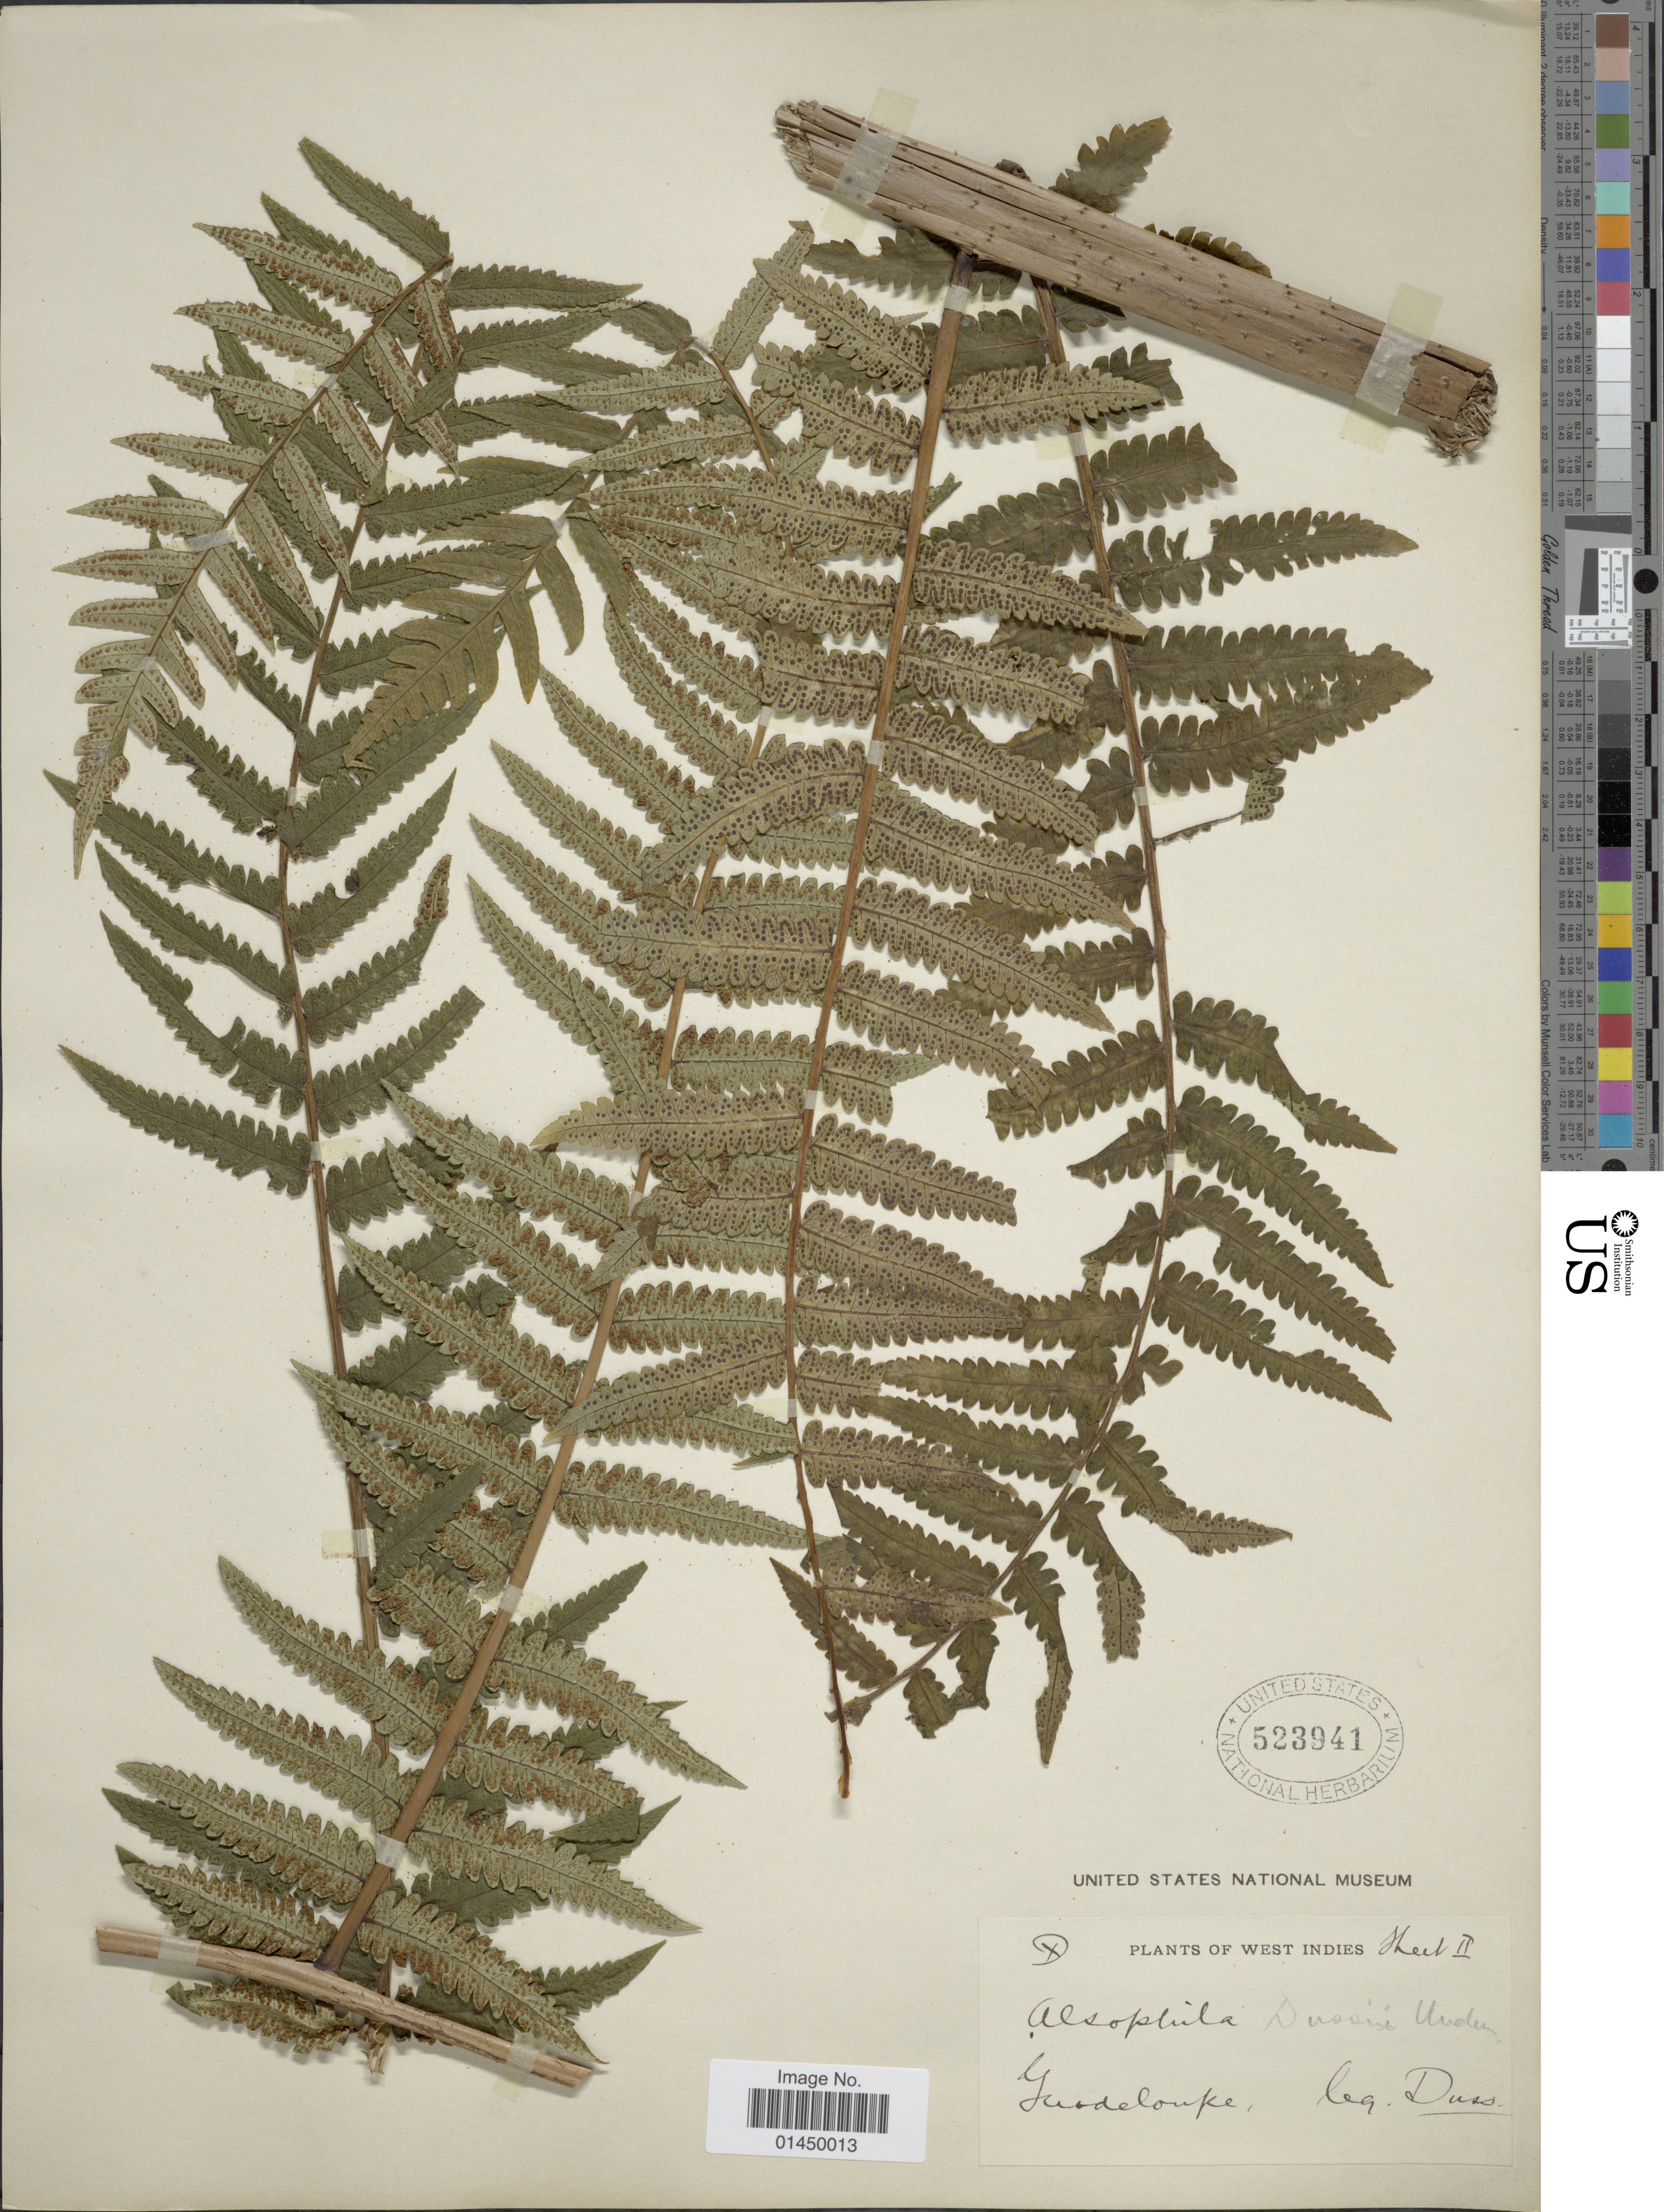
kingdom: Plantae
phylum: Tracheophyta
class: Polypodiopsida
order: Cyatheales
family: Cyatheaceae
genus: Cyathea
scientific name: Cyathea aspera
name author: (L.) Sw.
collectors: -. Duss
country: Guadeloupe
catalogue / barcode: US 523941